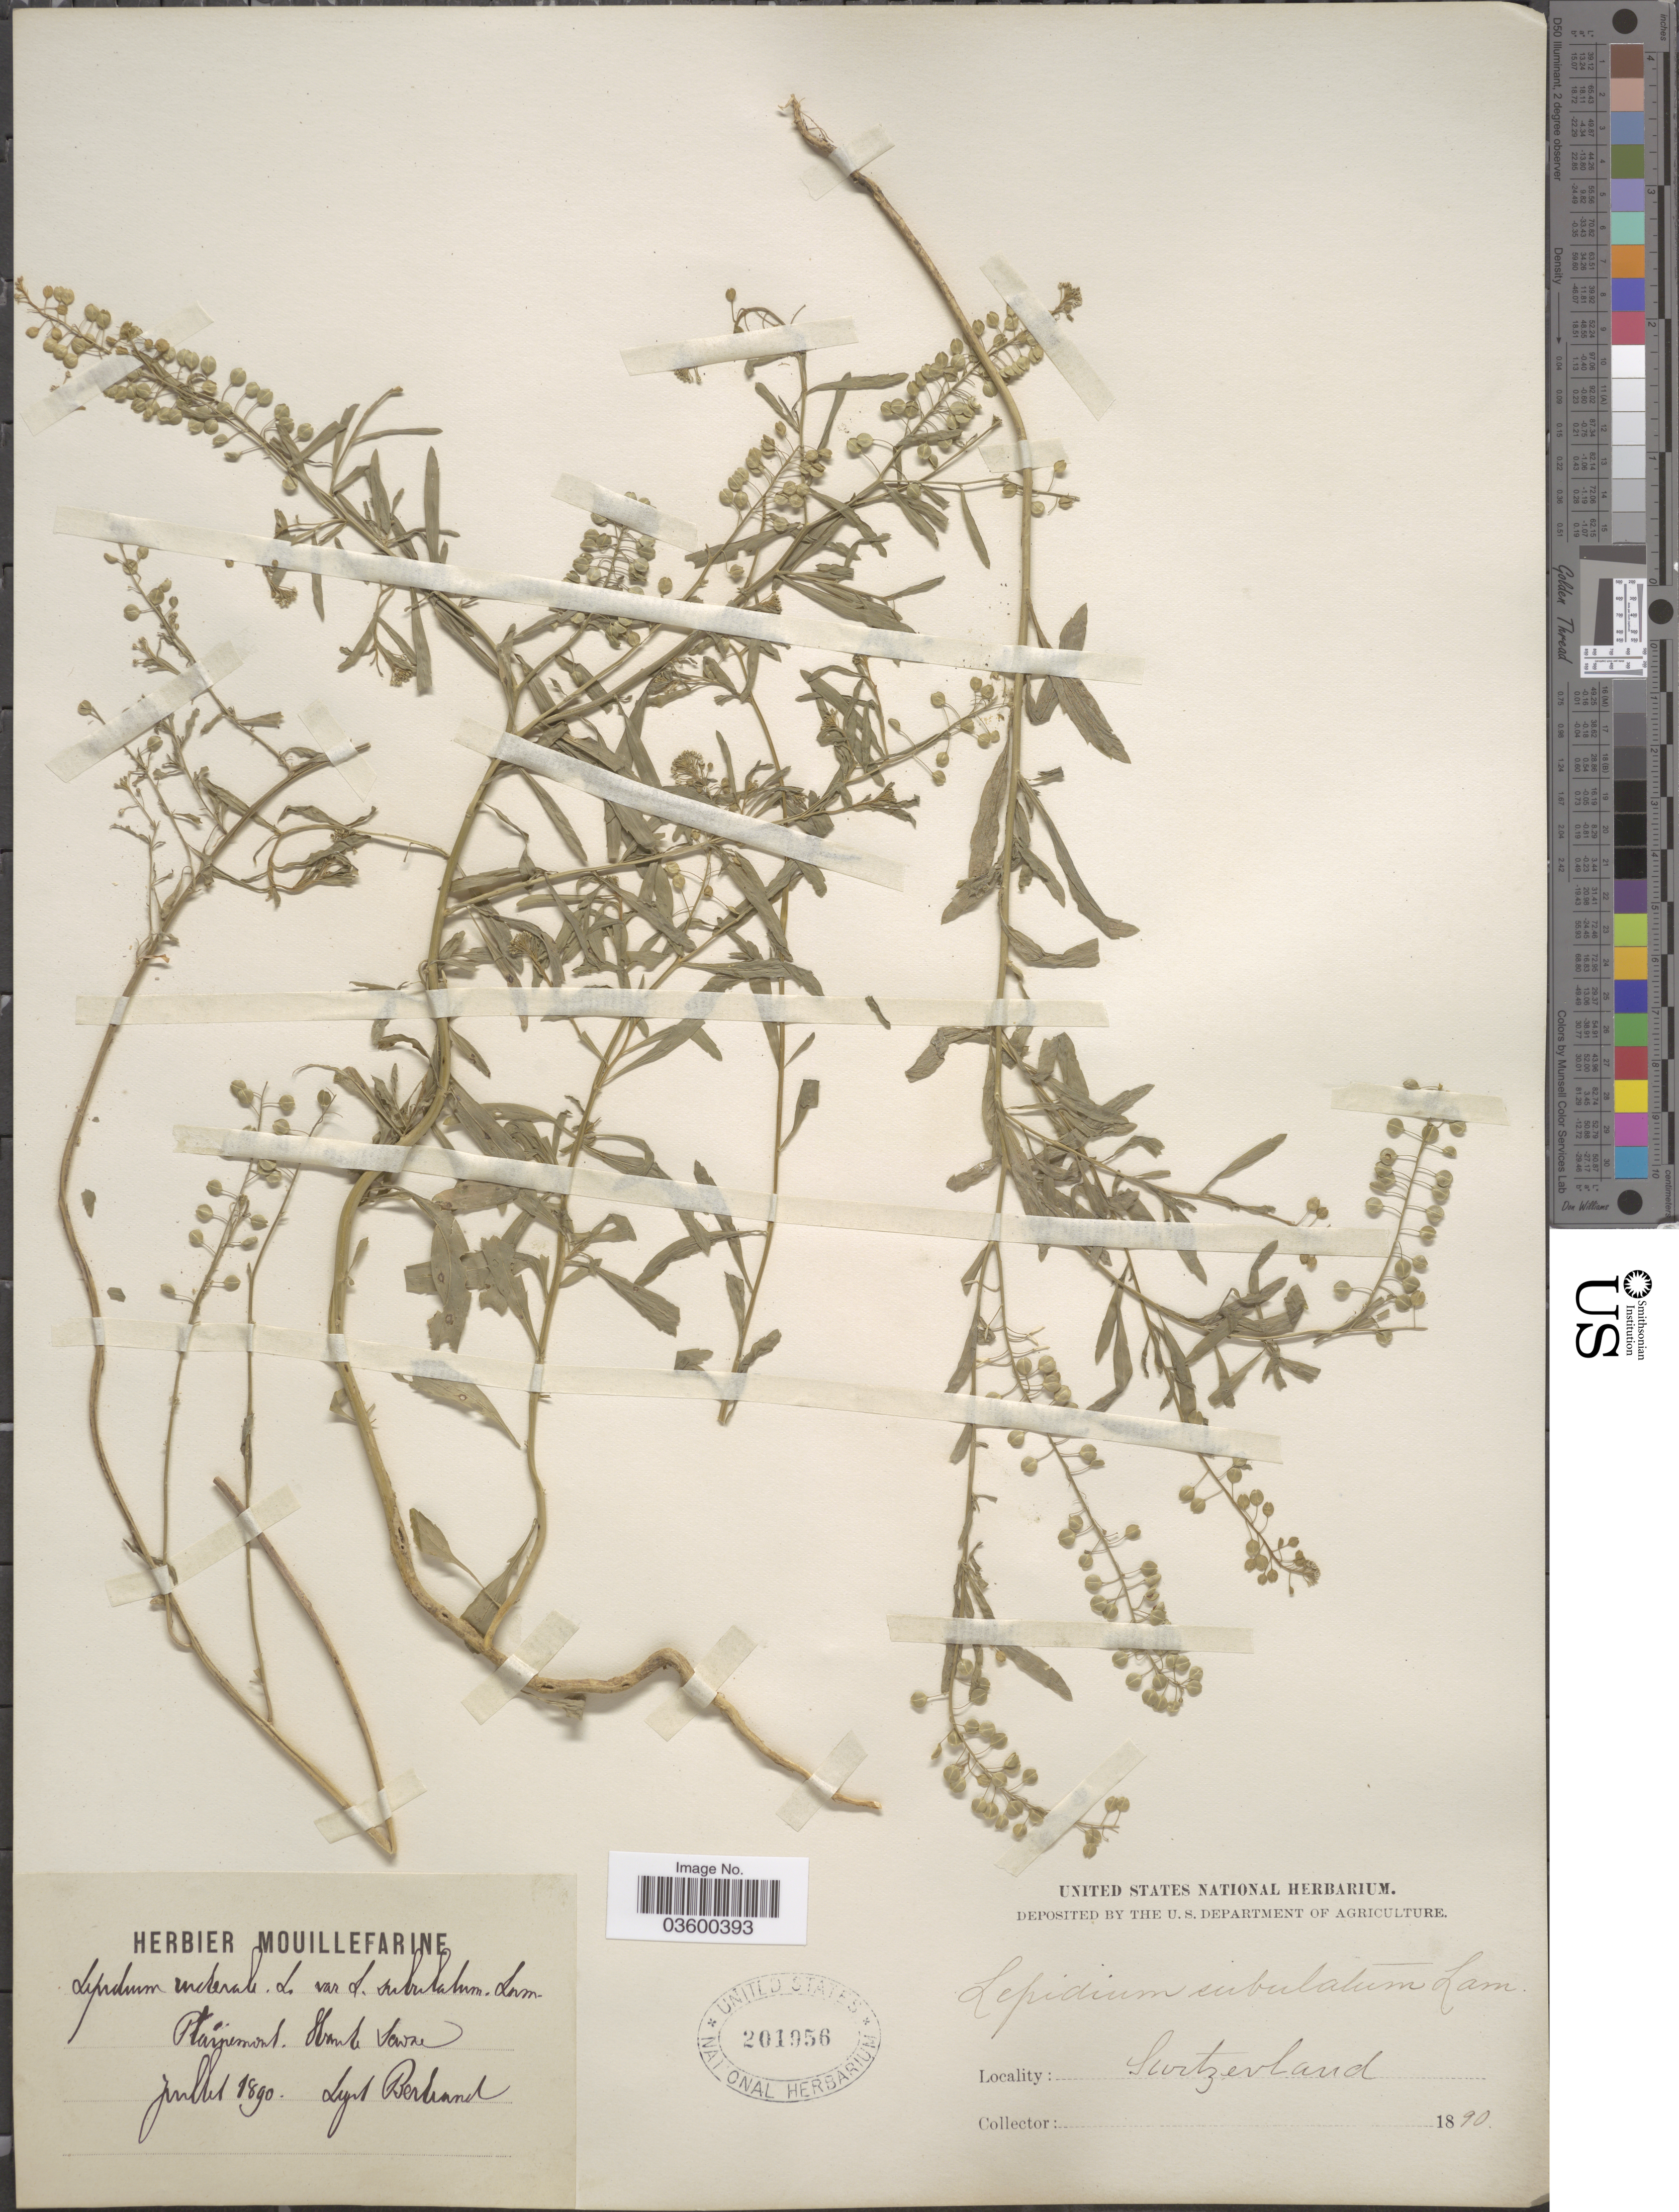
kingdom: Plantae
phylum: Tracheophyta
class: Magnoliopsida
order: Brassicales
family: Brassicaceae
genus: Lepidium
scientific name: Lepidium subulatum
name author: L.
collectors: Bertrand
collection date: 1890-07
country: France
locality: Plainemont. Haute Saone.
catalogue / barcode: US 201956